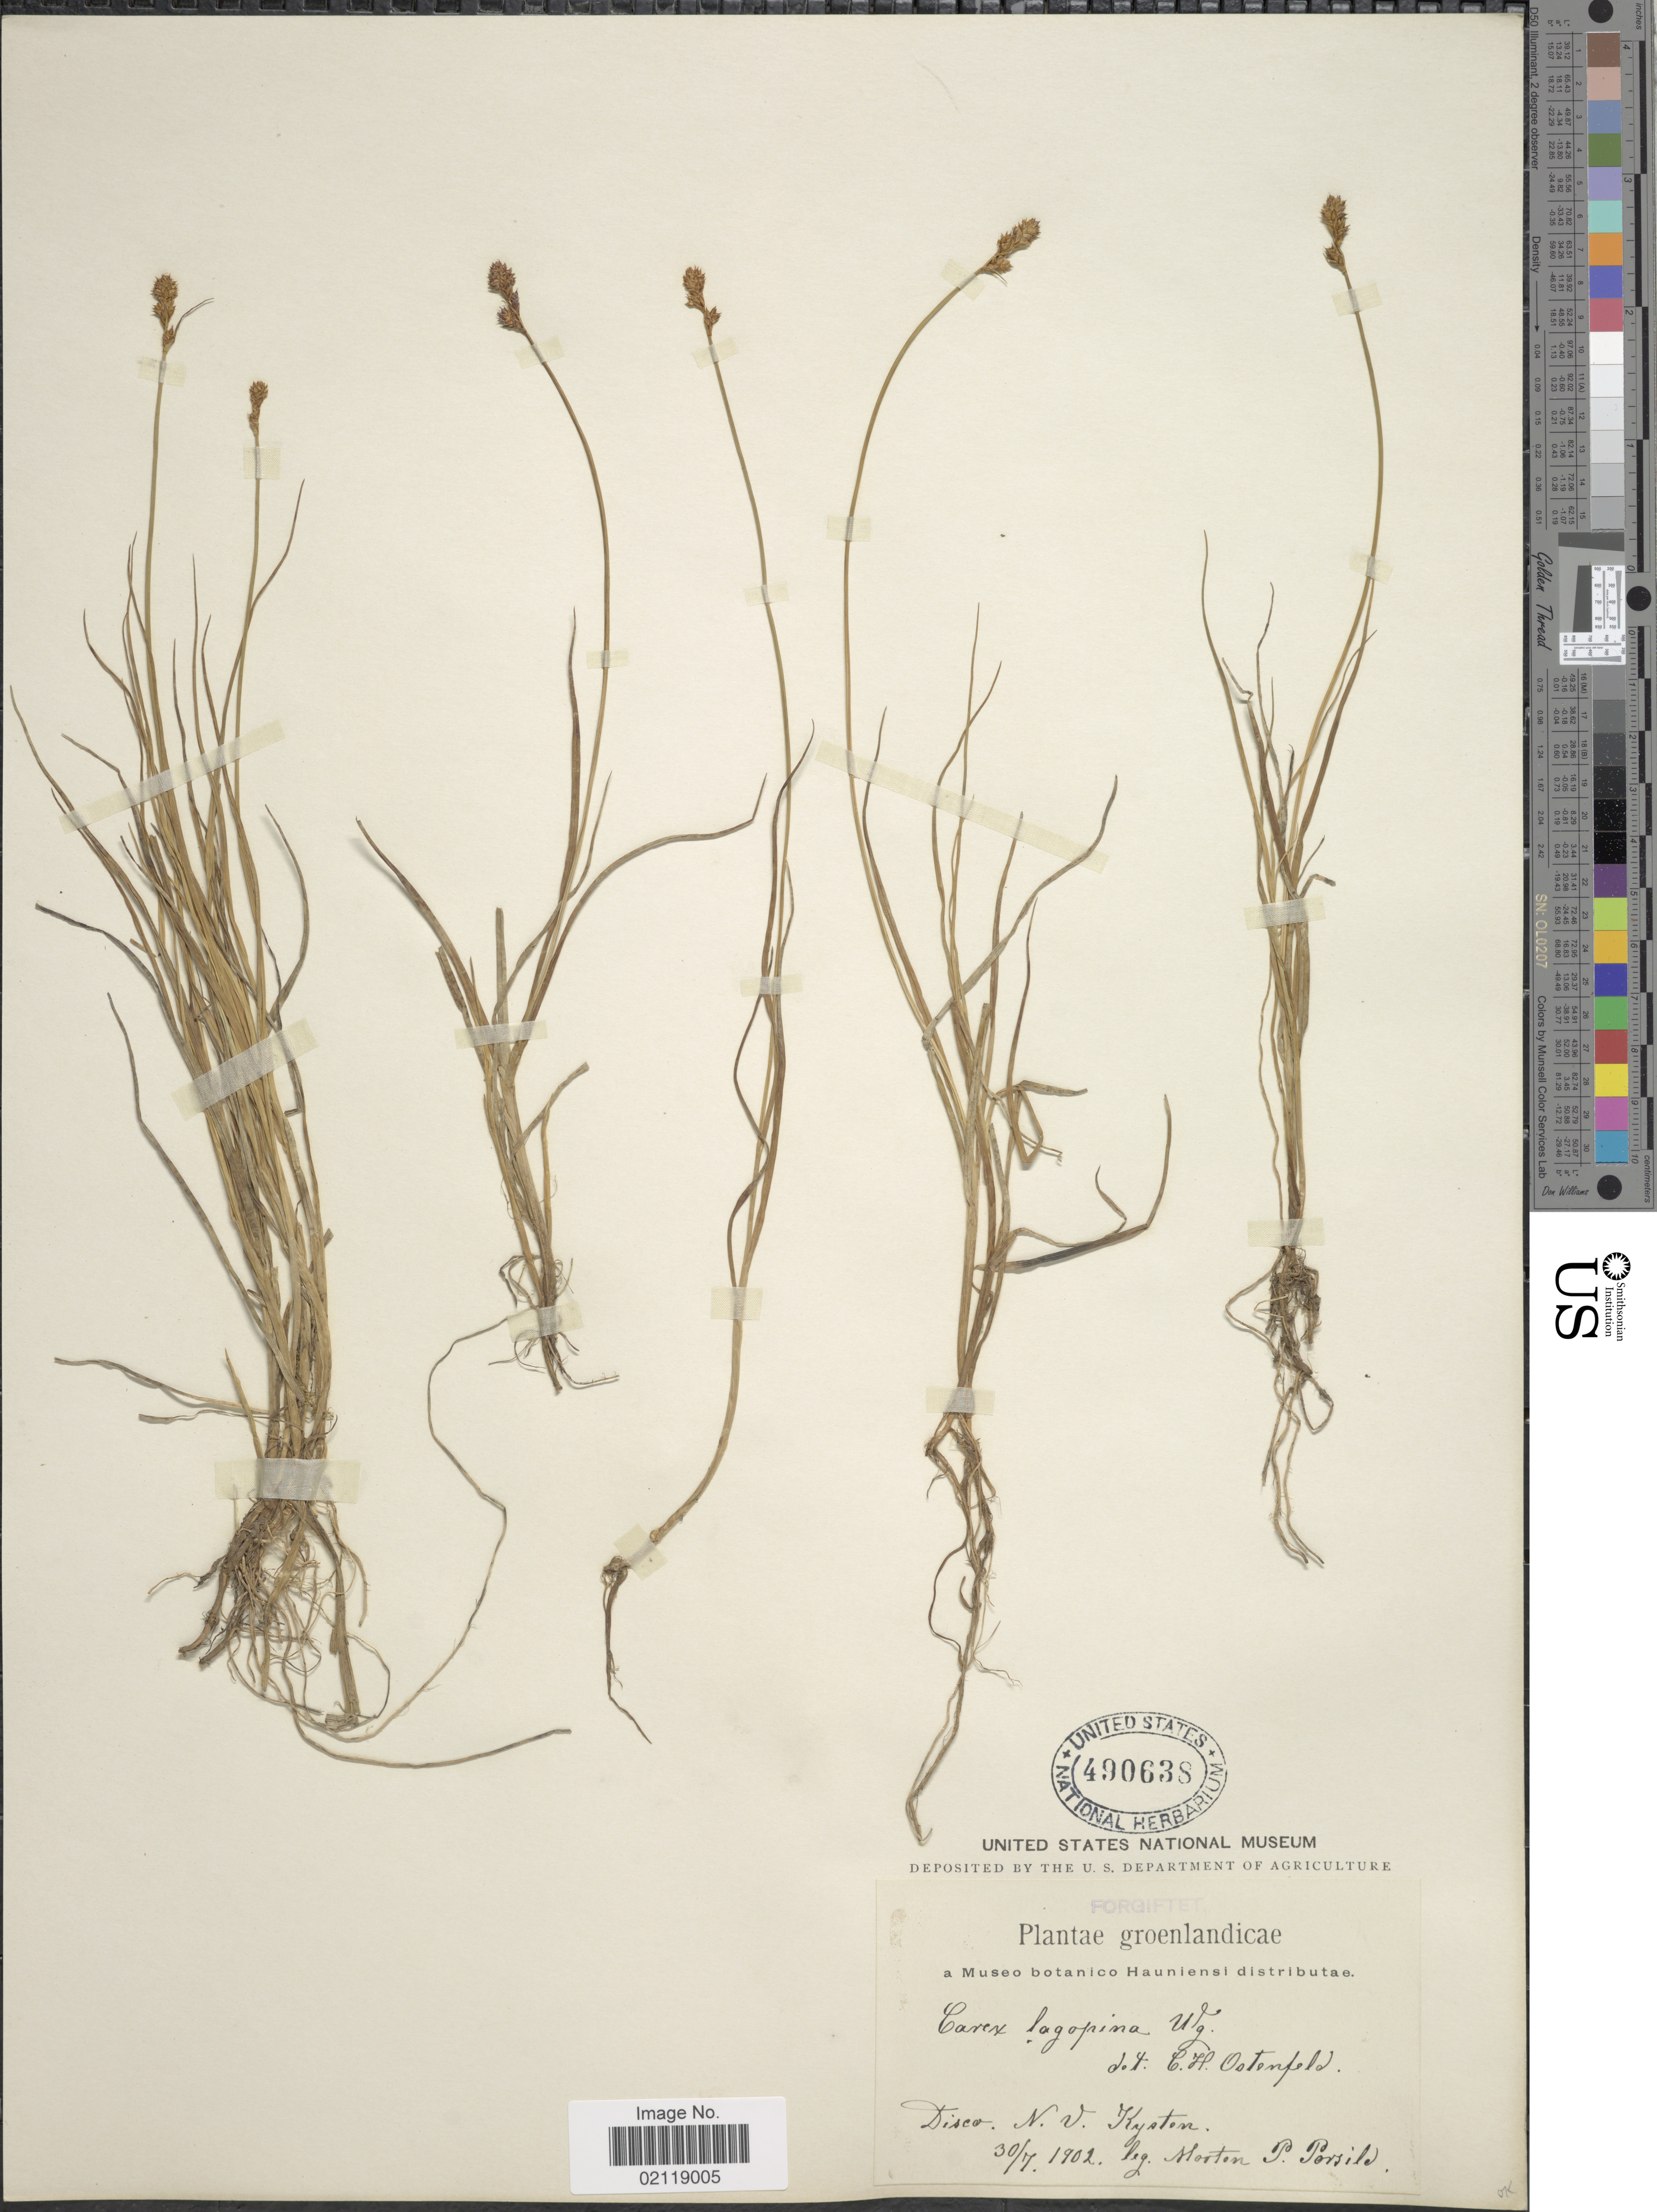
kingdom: Plantae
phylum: Tracheophyta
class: Liliopsida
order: Poales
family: Cyperaceae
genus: Carex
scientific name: Carex lachenalii subsp. lachenalii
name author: Schkuhr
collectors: M. P. Porsild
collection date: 1902-07-30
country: Greenland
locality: Groenlandicae. Disco. N.V. Kyston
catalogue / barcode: US 490638